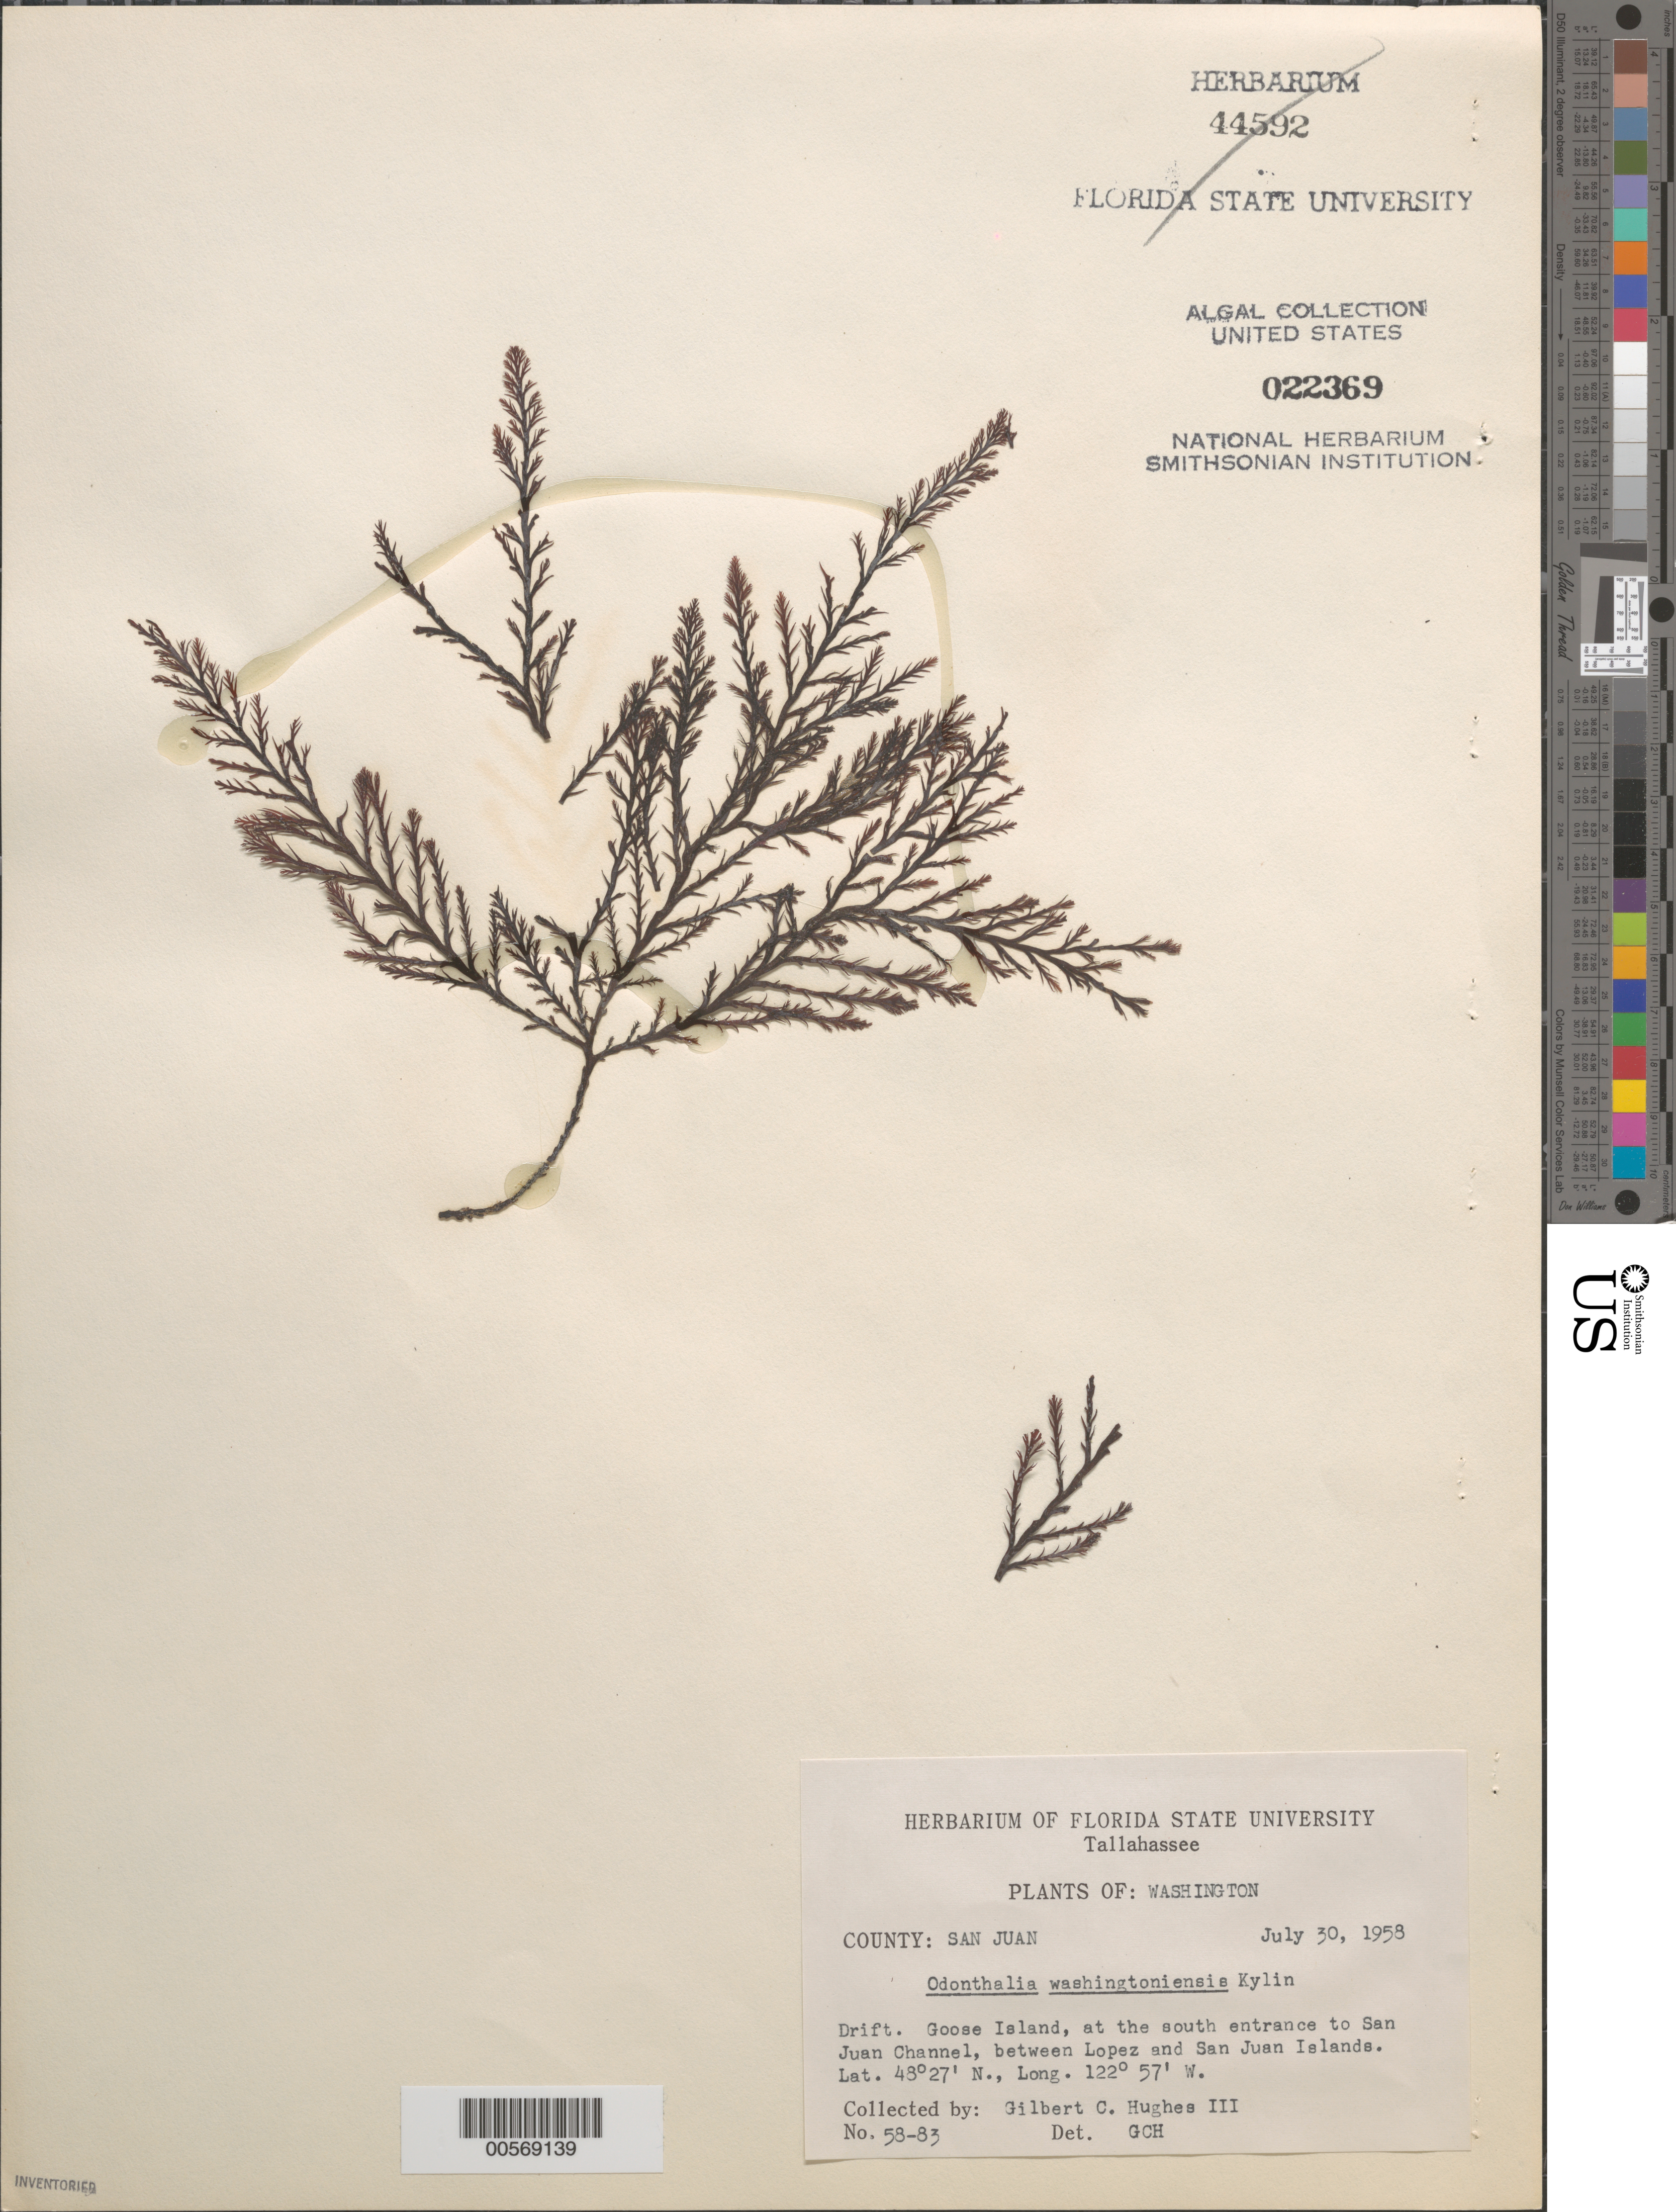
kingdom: Plantae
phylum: Rhodophyta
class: Florideophyceae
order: Ceramiales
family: Rhodomelaceae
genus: Odonthalia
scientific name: Odonthalia washingtoniensis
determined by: Hughes III, G. C.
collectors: G. Hughes III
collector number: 58-83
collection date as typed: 30 Jul 1958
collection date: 1958-07-30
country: United States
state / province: Washington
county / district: San Juan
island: Goose Island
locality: San Juan Channel, south entrance, between Lopez Island and San Juan Island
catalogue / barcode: US 22369